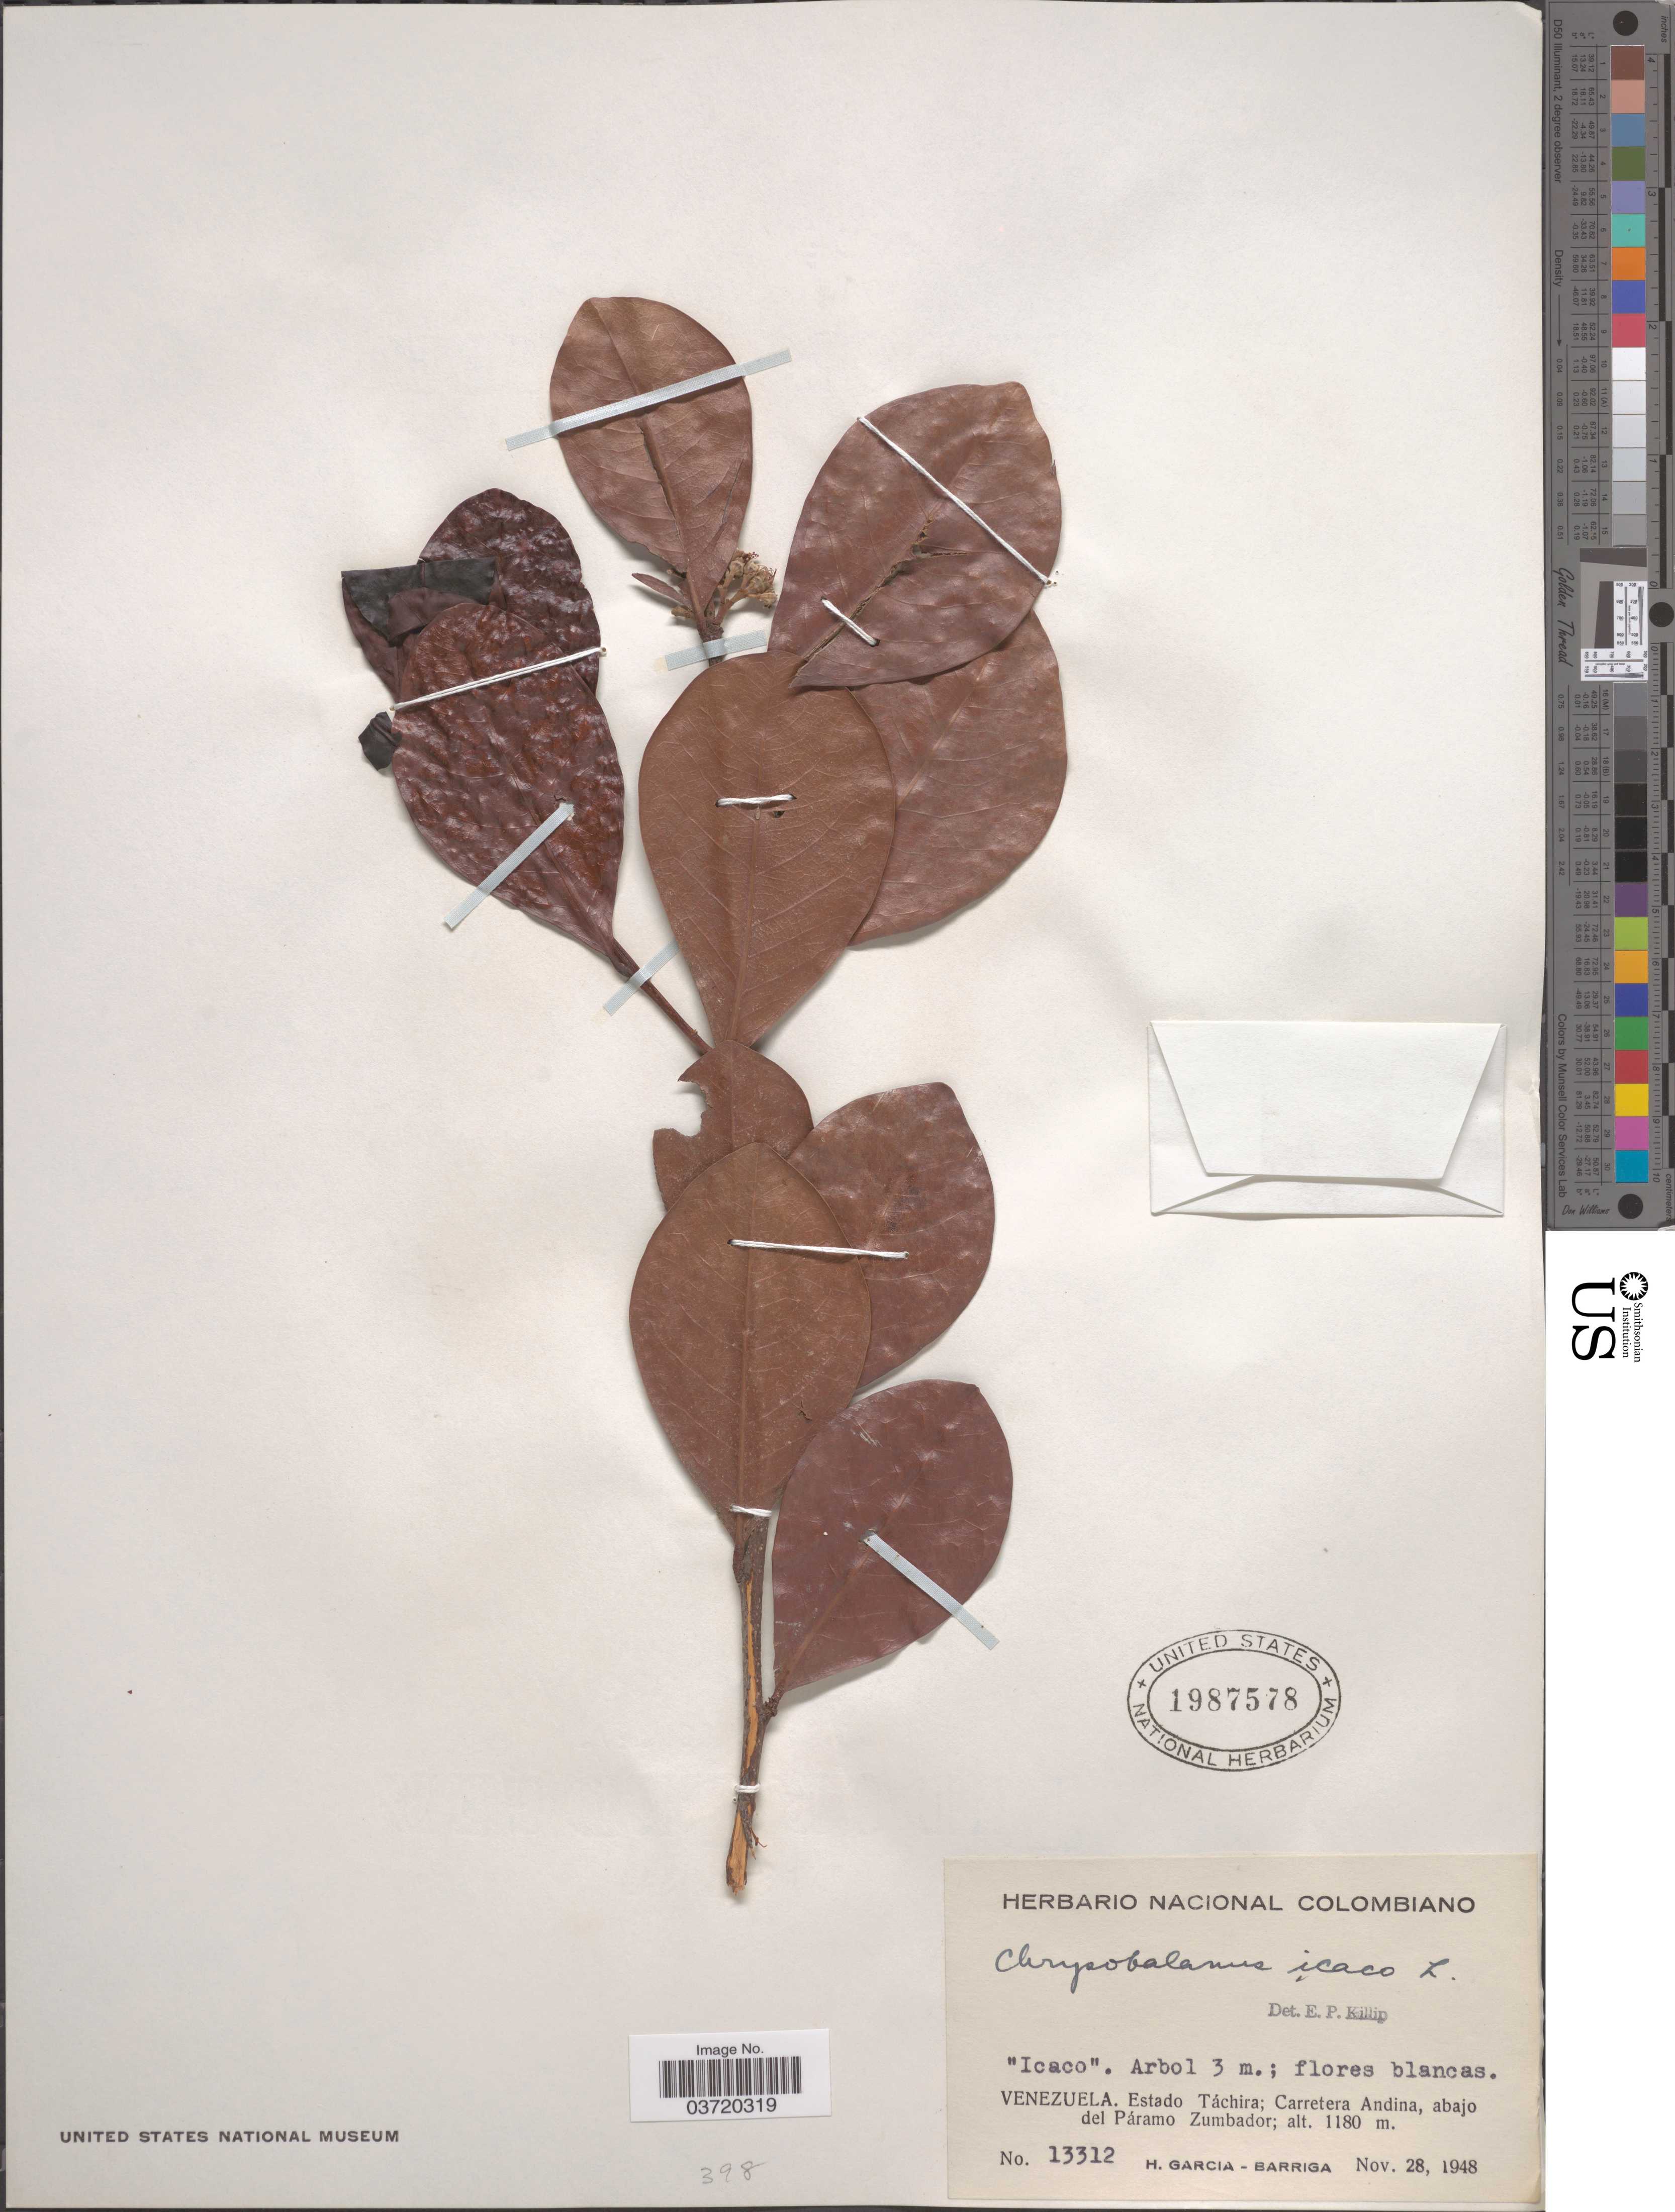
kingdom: Plantae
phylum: Tracheophyta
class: Magnoliopsida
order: Malpighiales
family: Chrysobalanaceae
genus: Chrysobalanus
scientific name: Chrysobalanus icaco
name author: L.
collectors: H. García Barriga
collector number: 13312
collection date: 1948-11-28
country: Venezuela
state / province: Tachira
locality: Carretera Andina, abajo del Páramo Zumbador.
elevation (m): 1180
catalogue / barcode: US 1987578